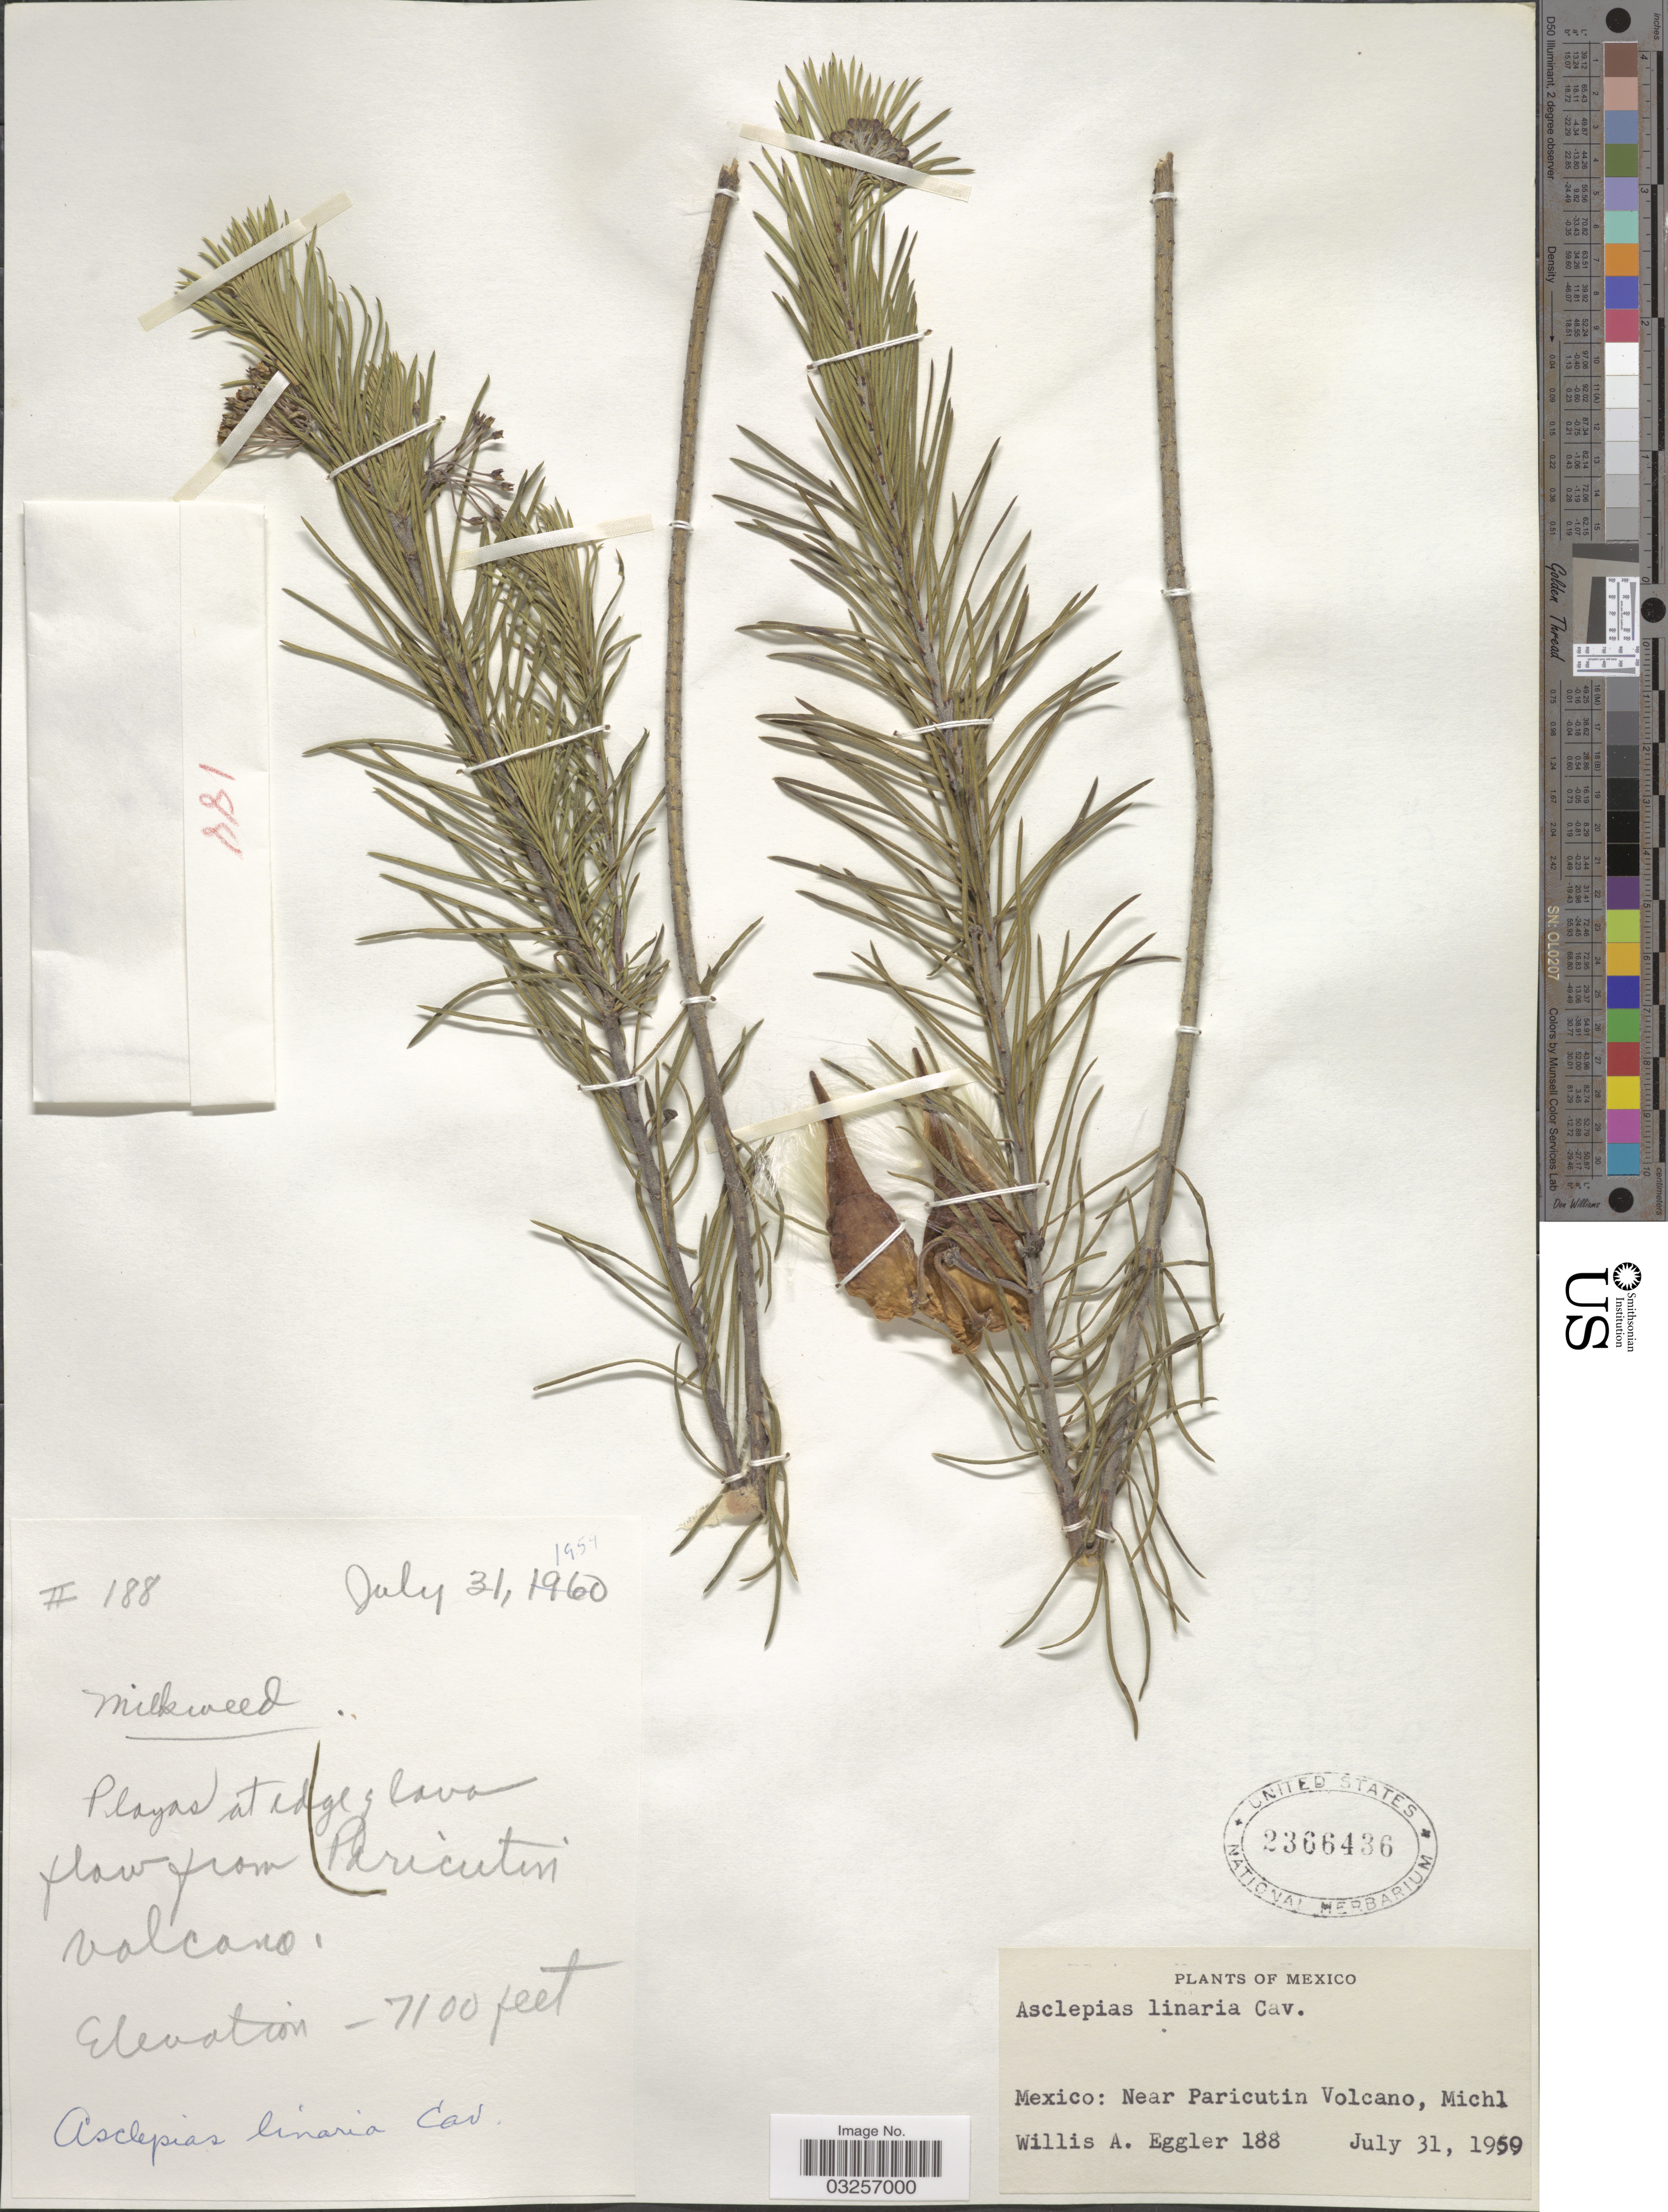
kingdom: Plantae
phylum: Tracheophyta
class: Magnoliopsida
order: Gentianales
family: Apocynaceae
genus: Asclepias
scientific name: Asclepias linaria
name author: Cav.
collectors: W. A. Eggler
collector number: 188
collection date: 1959-07-31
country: Mexico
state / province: Michoacán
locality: Near Paricutin Volcano, Michl.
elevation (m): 2164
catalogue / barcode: US 2366436